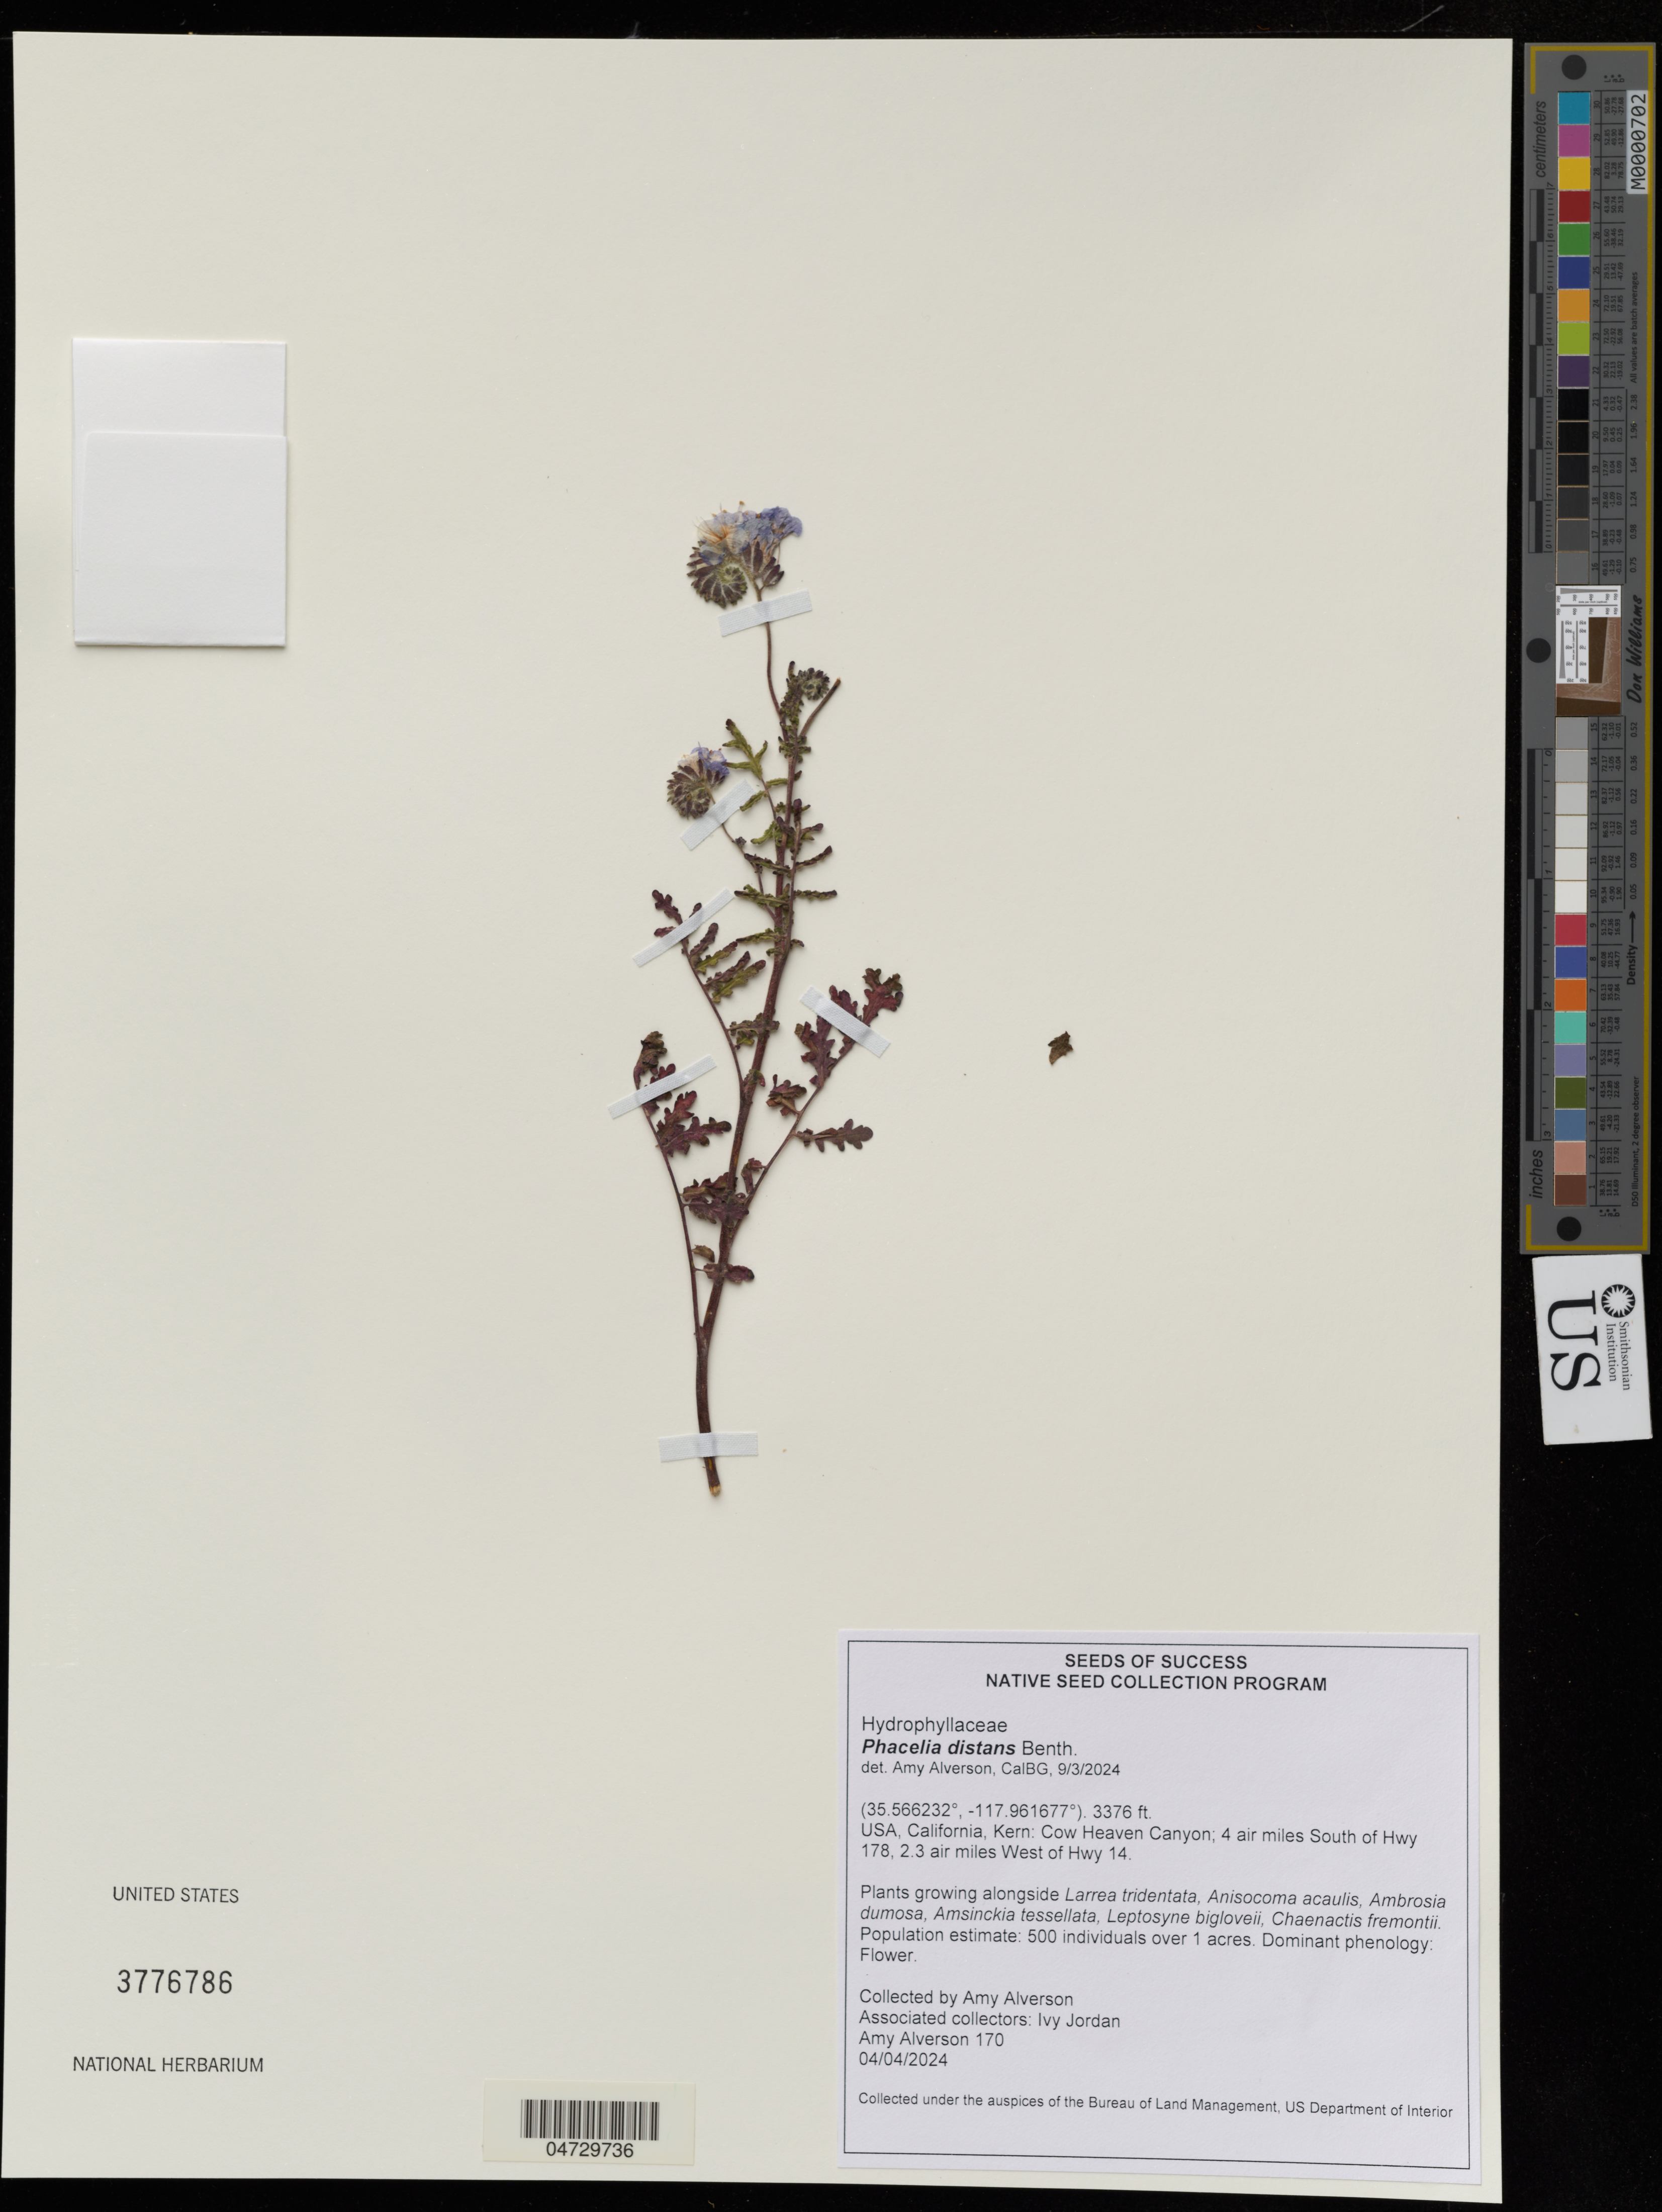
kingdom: Plantae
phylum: Tracheophyta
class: Magnoliopsida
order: Boraginales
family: Hydrophyllaceae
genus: Phacelia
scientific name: Phacelia distans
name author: Benth.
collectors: A. Alverson & I. Jordan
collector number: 170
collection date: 2024-04-04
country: United States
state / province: California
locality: California, Kern: Cow Heaven Canyon; 4 air miles South of Hwy 178, 2.3 air miles West of Hwy 14.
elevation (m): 1029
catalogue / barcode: US 3776786